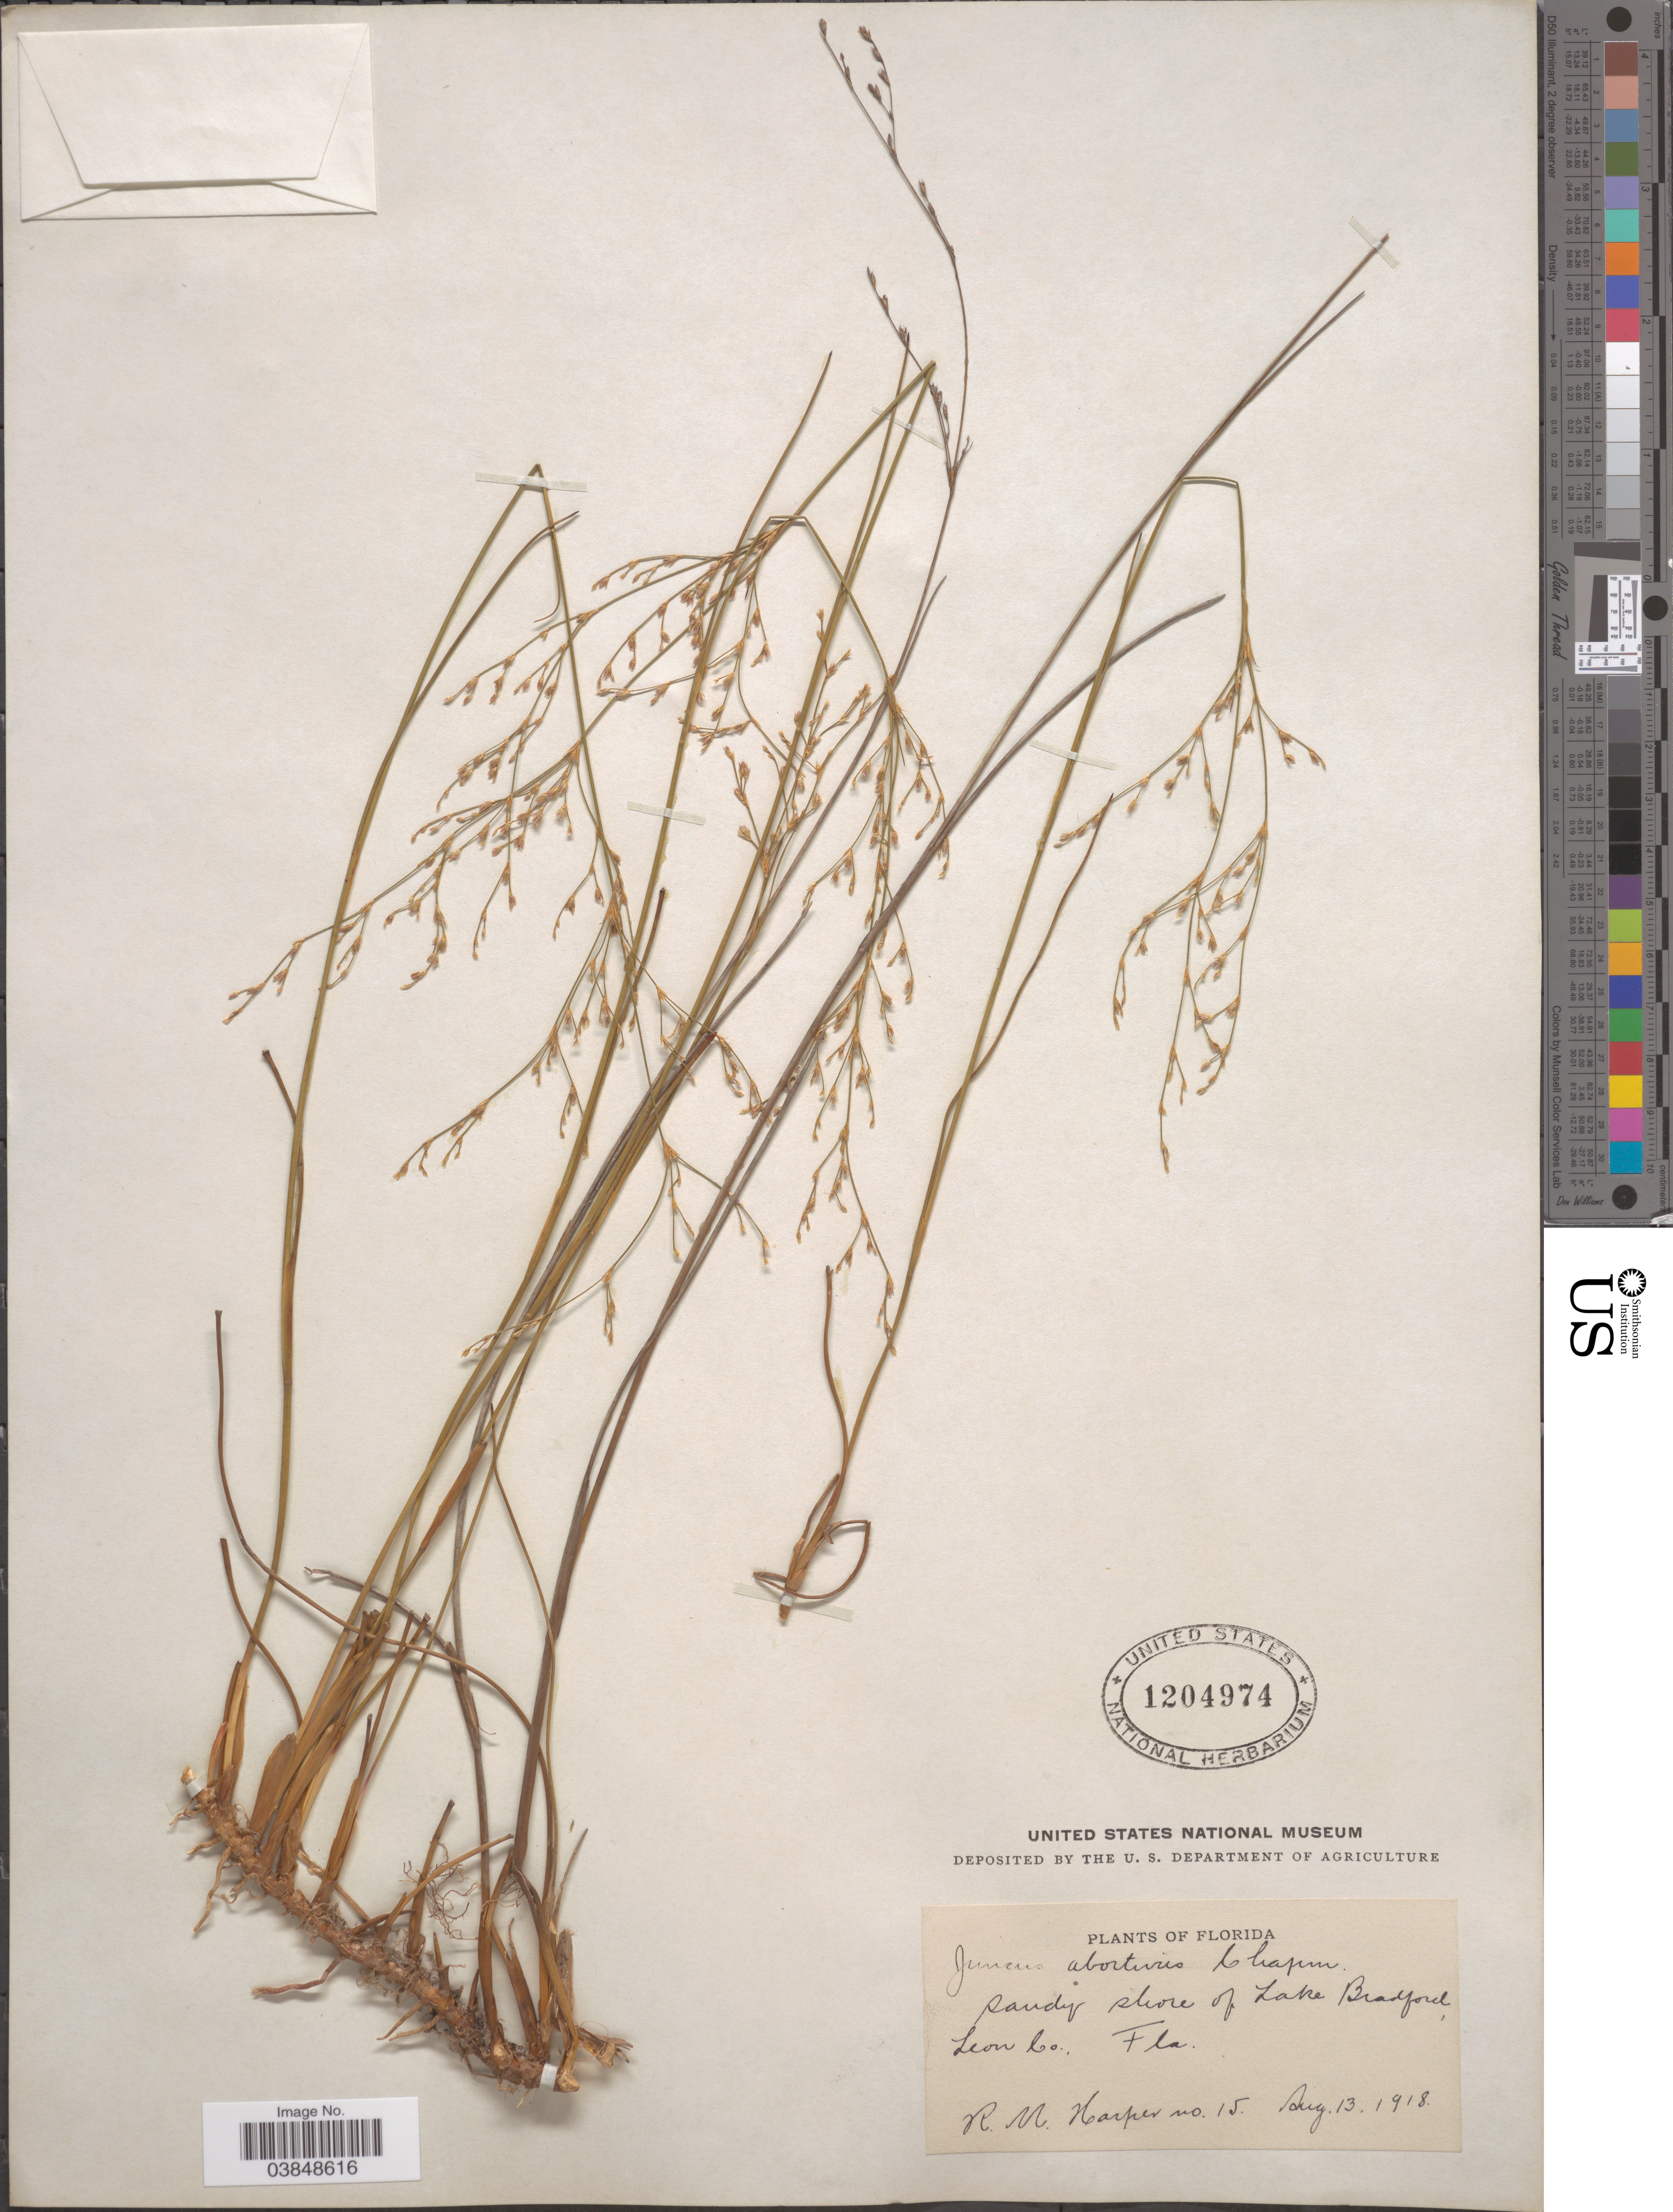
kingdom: Plantae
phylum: Tracheophyta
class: Liliopsida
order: Poales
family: Juncaceae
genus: Juncus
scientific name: Juncus abortivus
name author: Chapm.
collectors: R. Harper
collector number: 15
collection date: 1918-08-13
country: United States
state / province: Florida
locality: Sandy shore of Lake Bradford. Leon Co.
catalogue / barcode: US 1204974